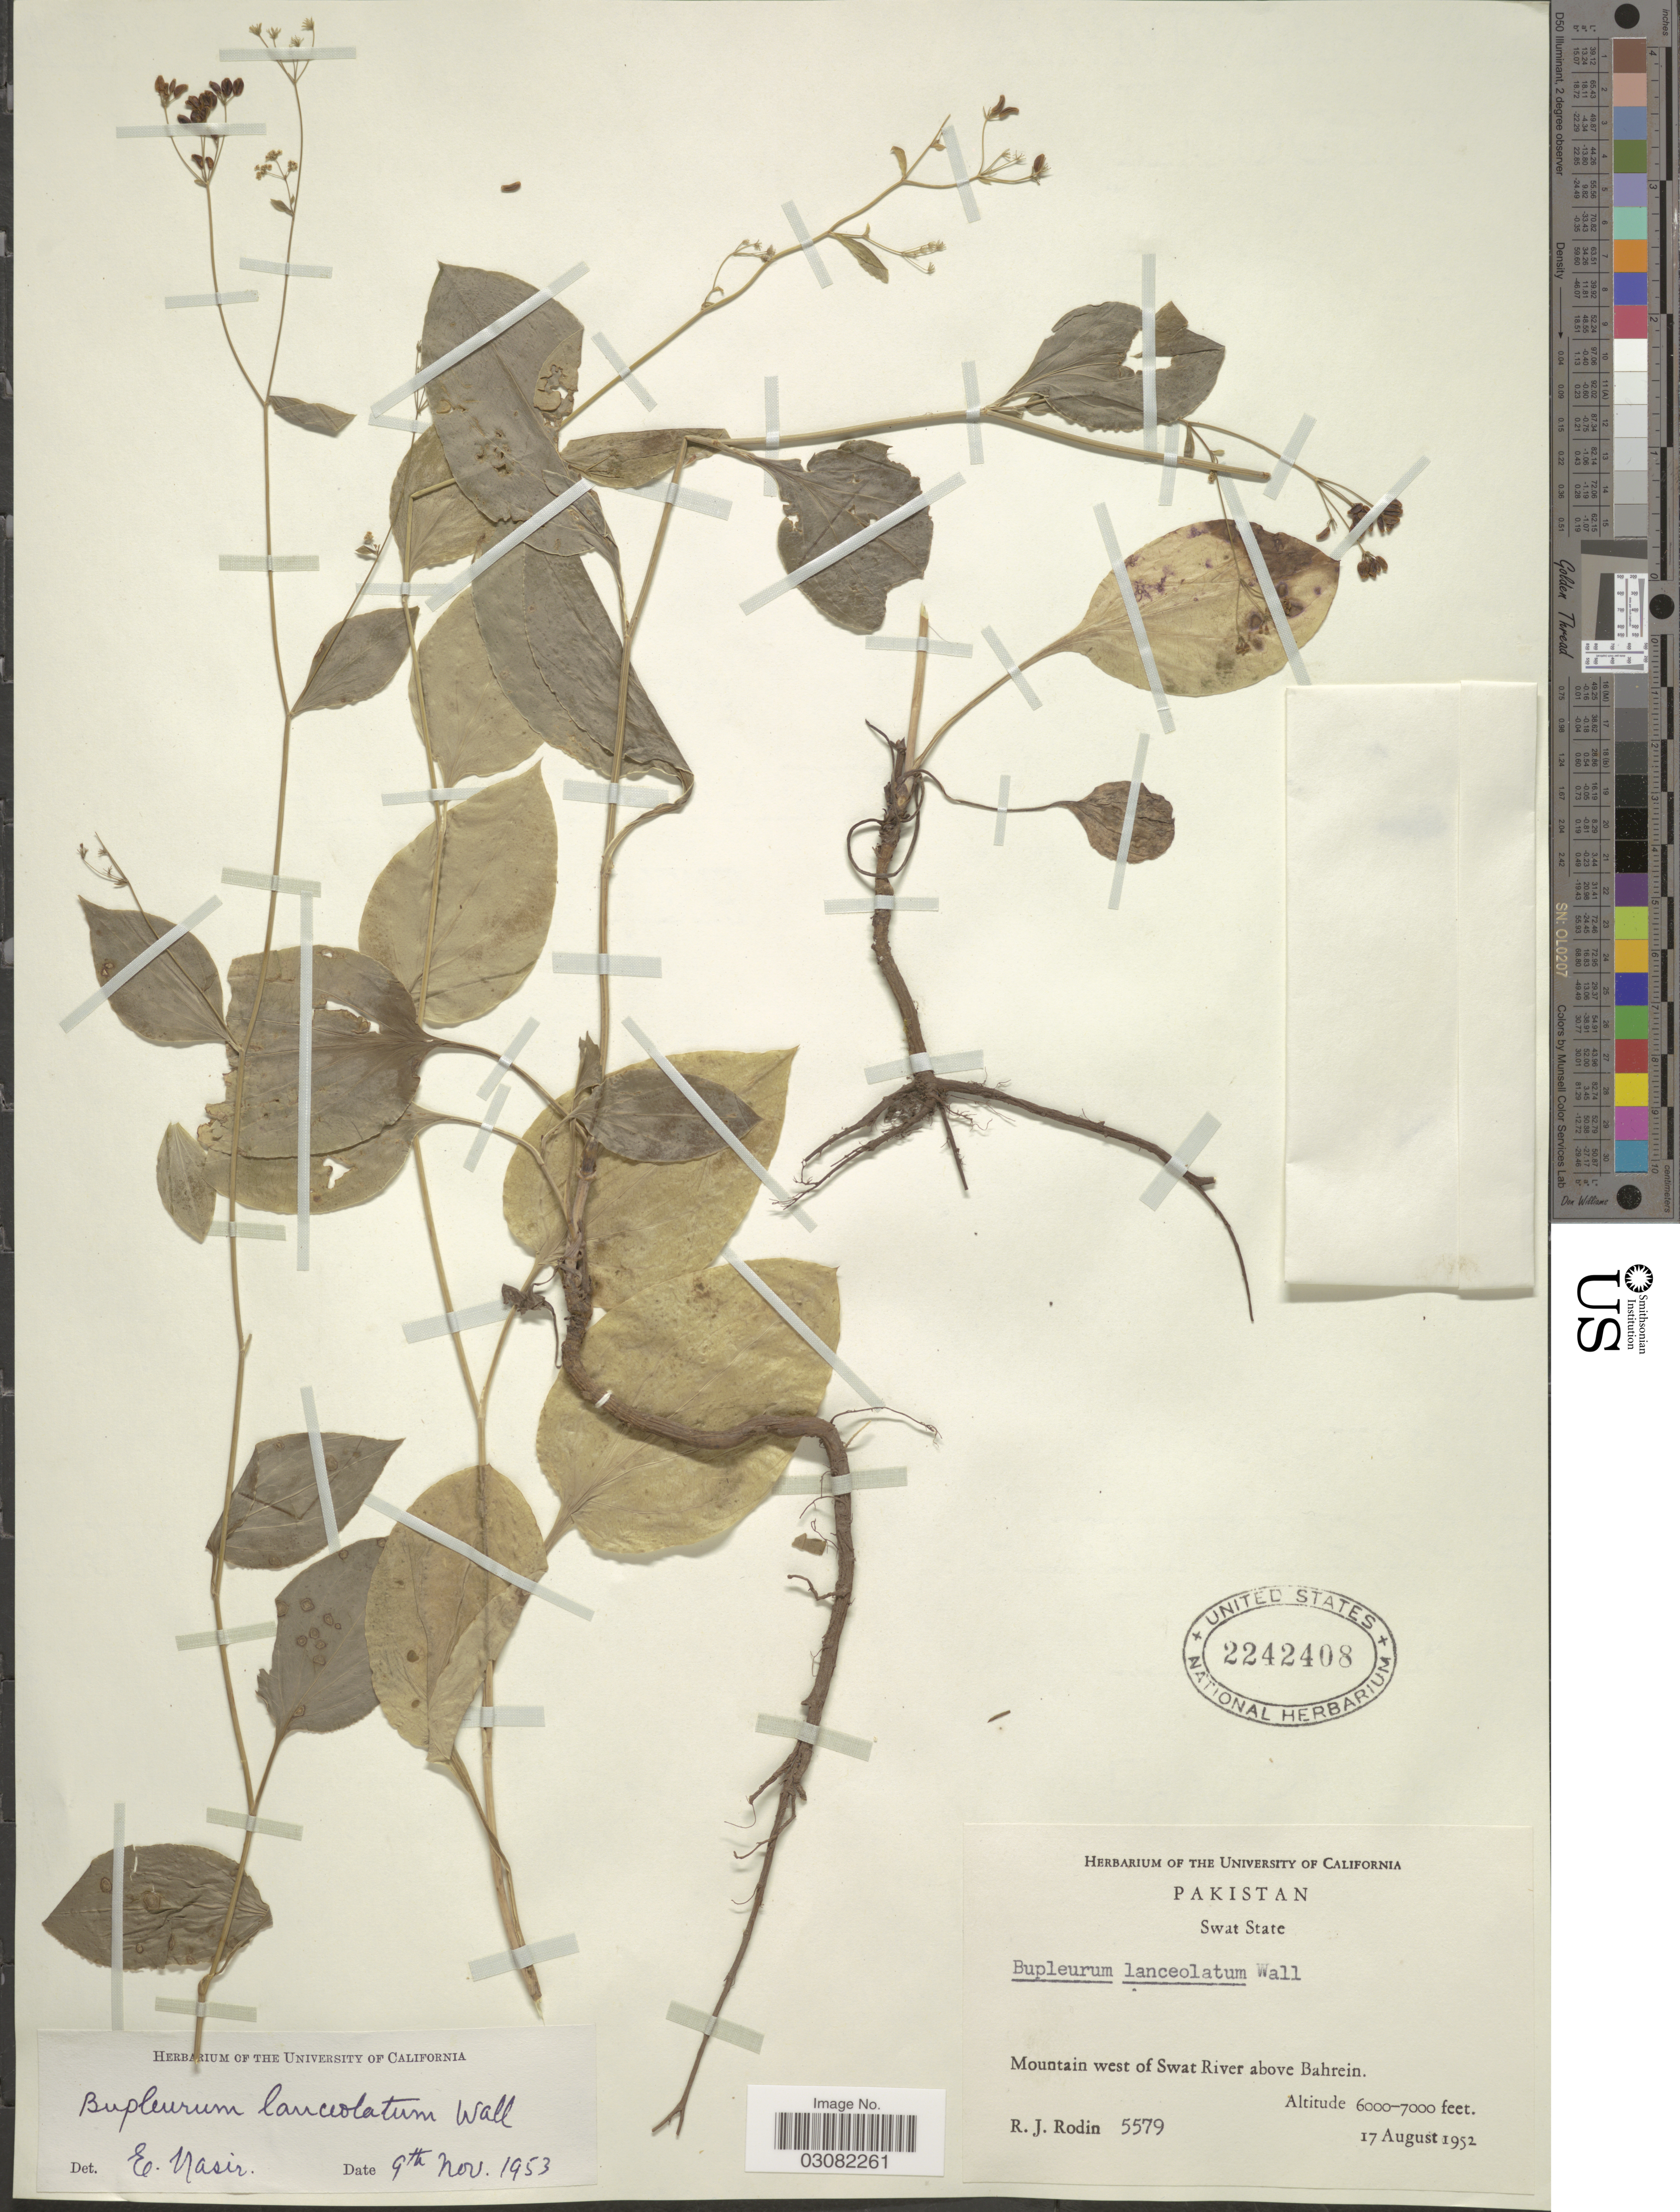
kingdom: Plantae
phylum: Tracheophyta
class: Magnoliopsida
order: Apiales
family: Apiaceae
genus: Bupleurum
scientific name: Bupleurum lanceolatum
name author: Walls ex DC.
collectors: R. J. Rodin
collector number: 5579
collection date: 1952-08-17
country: Pakistan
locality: Swat State. Mountain west of Swat River above Bahrein.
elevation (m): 1829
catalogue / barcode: US 2242408